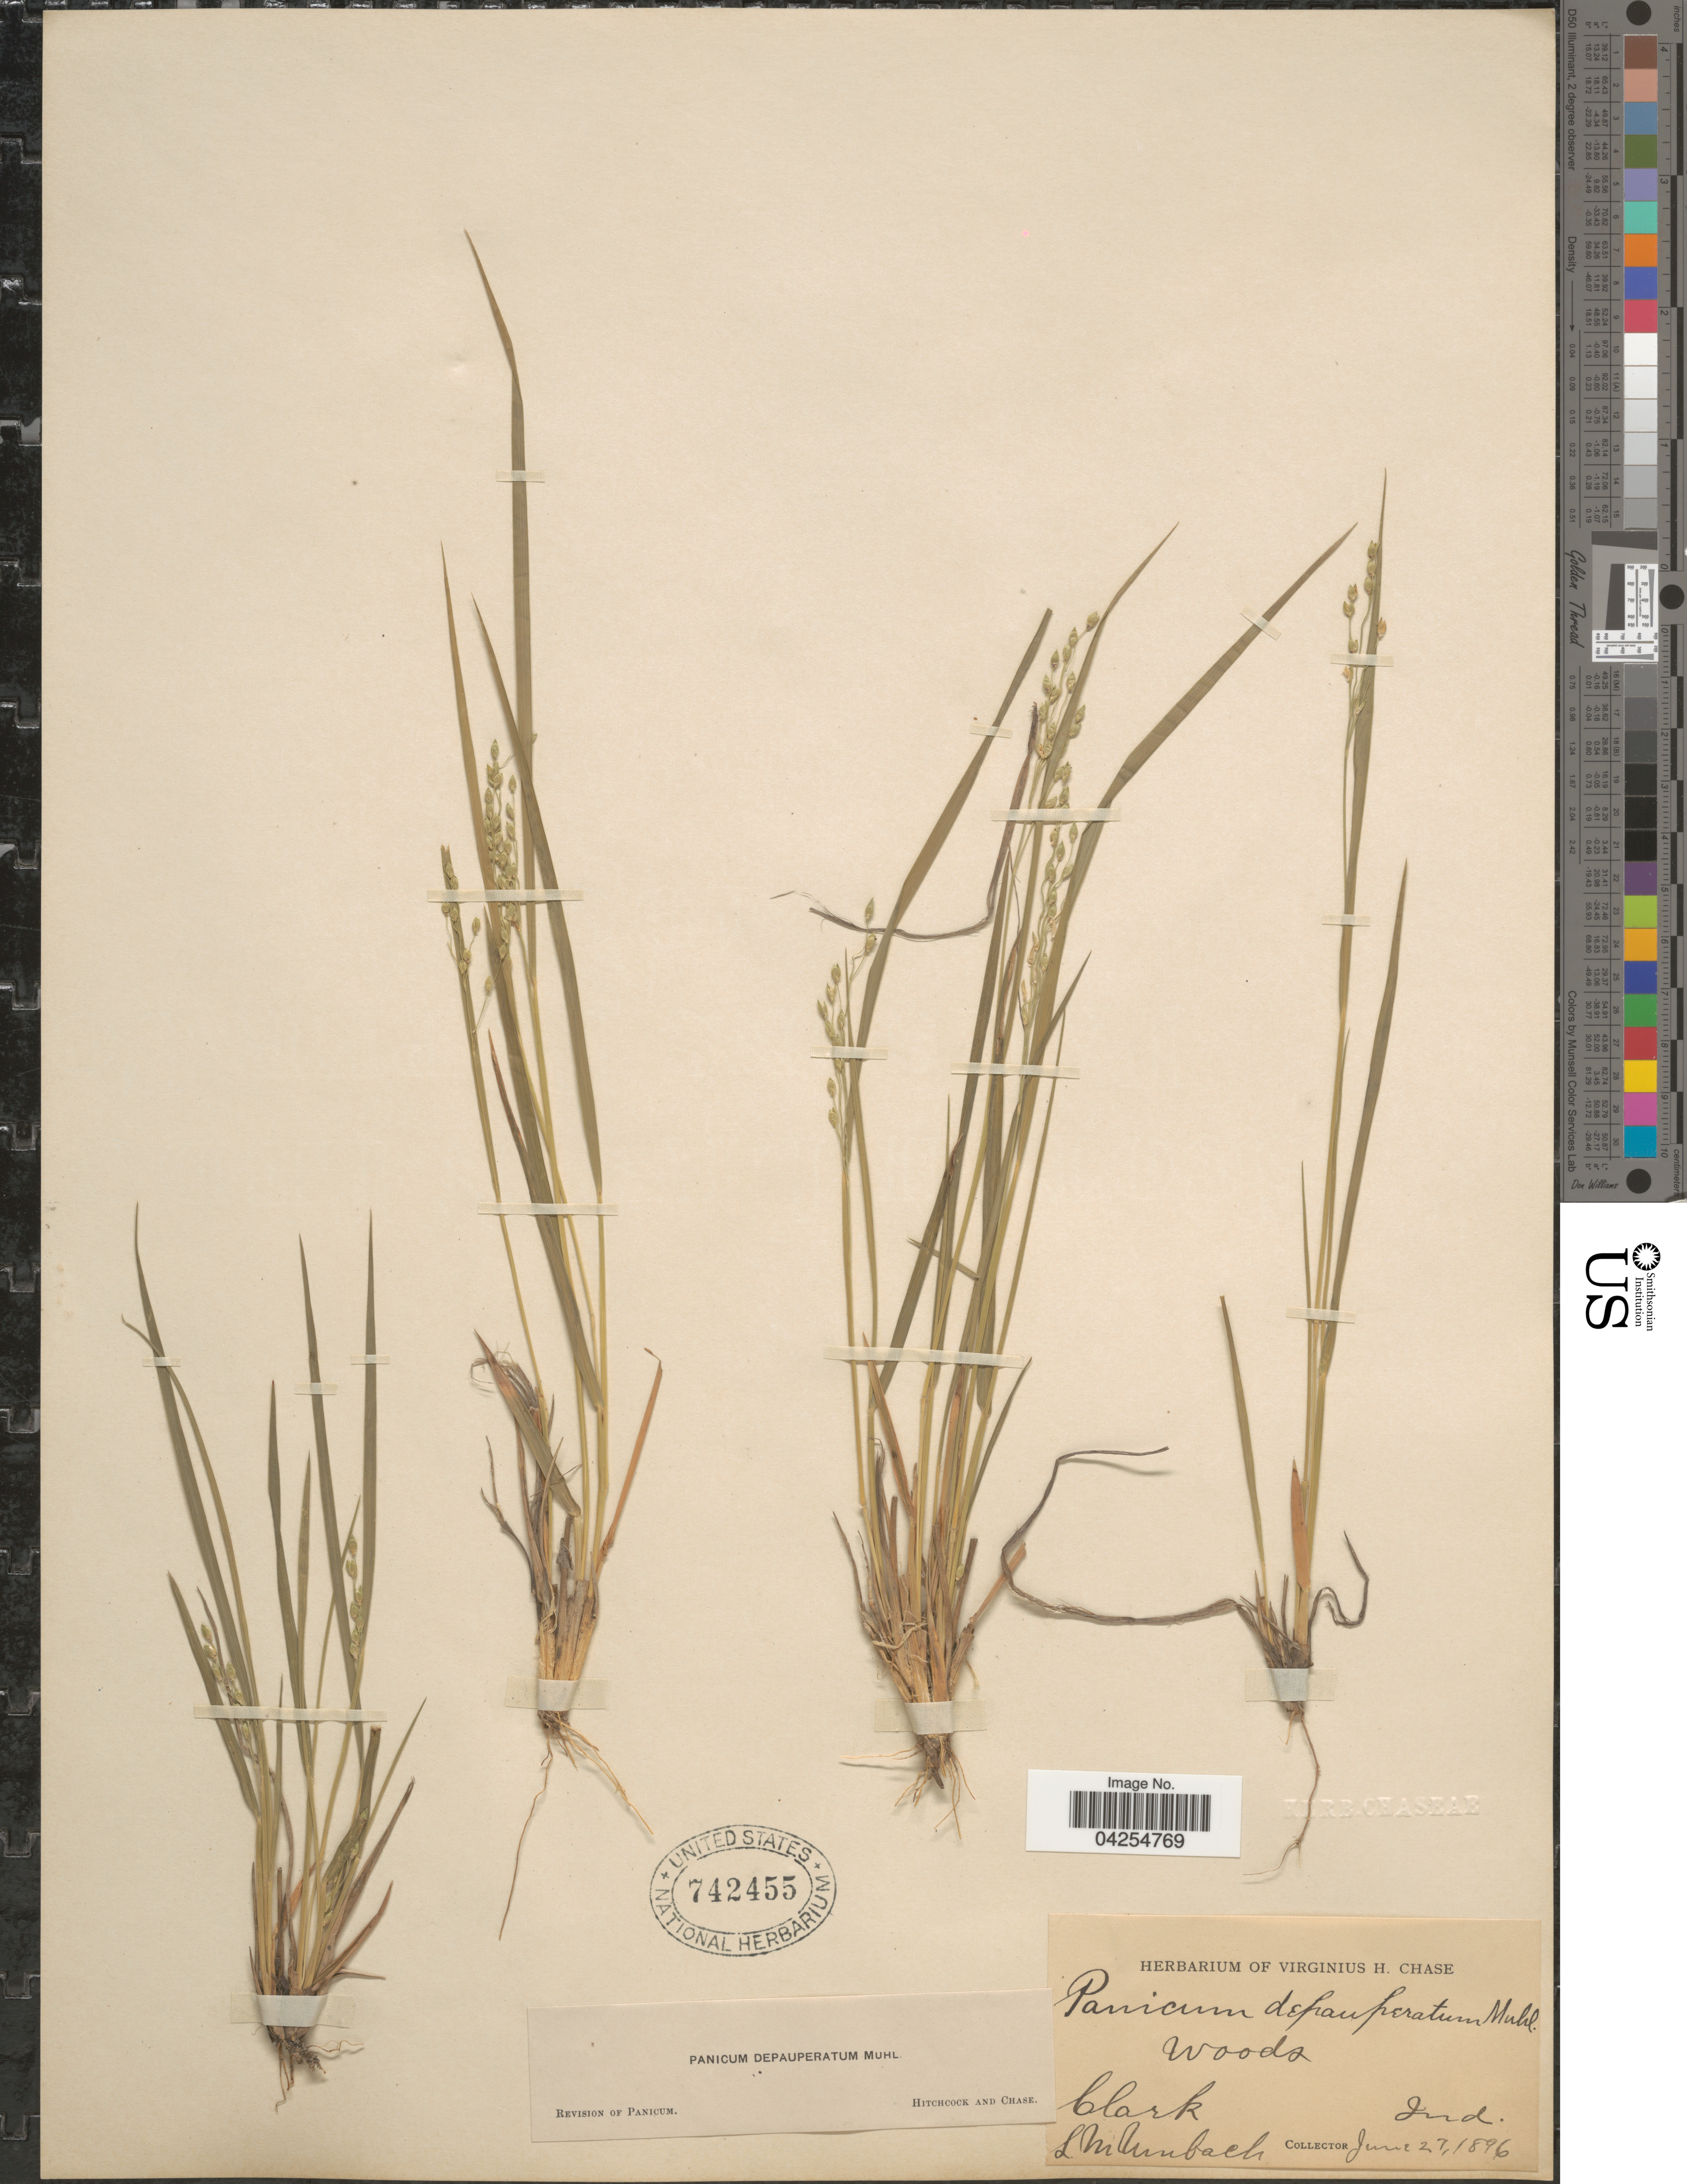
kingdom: Plantae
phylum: Tracheophyta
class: Liliopsida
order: Poales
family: Poaceae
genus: Dichanthelium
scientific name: Dichanthelium depauperatum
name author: (Muhl.) Gould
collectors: L. M. Umbach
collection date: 1896-06-27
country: United States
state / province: Indiana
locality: Woods. Clark.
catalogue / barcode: US 742455